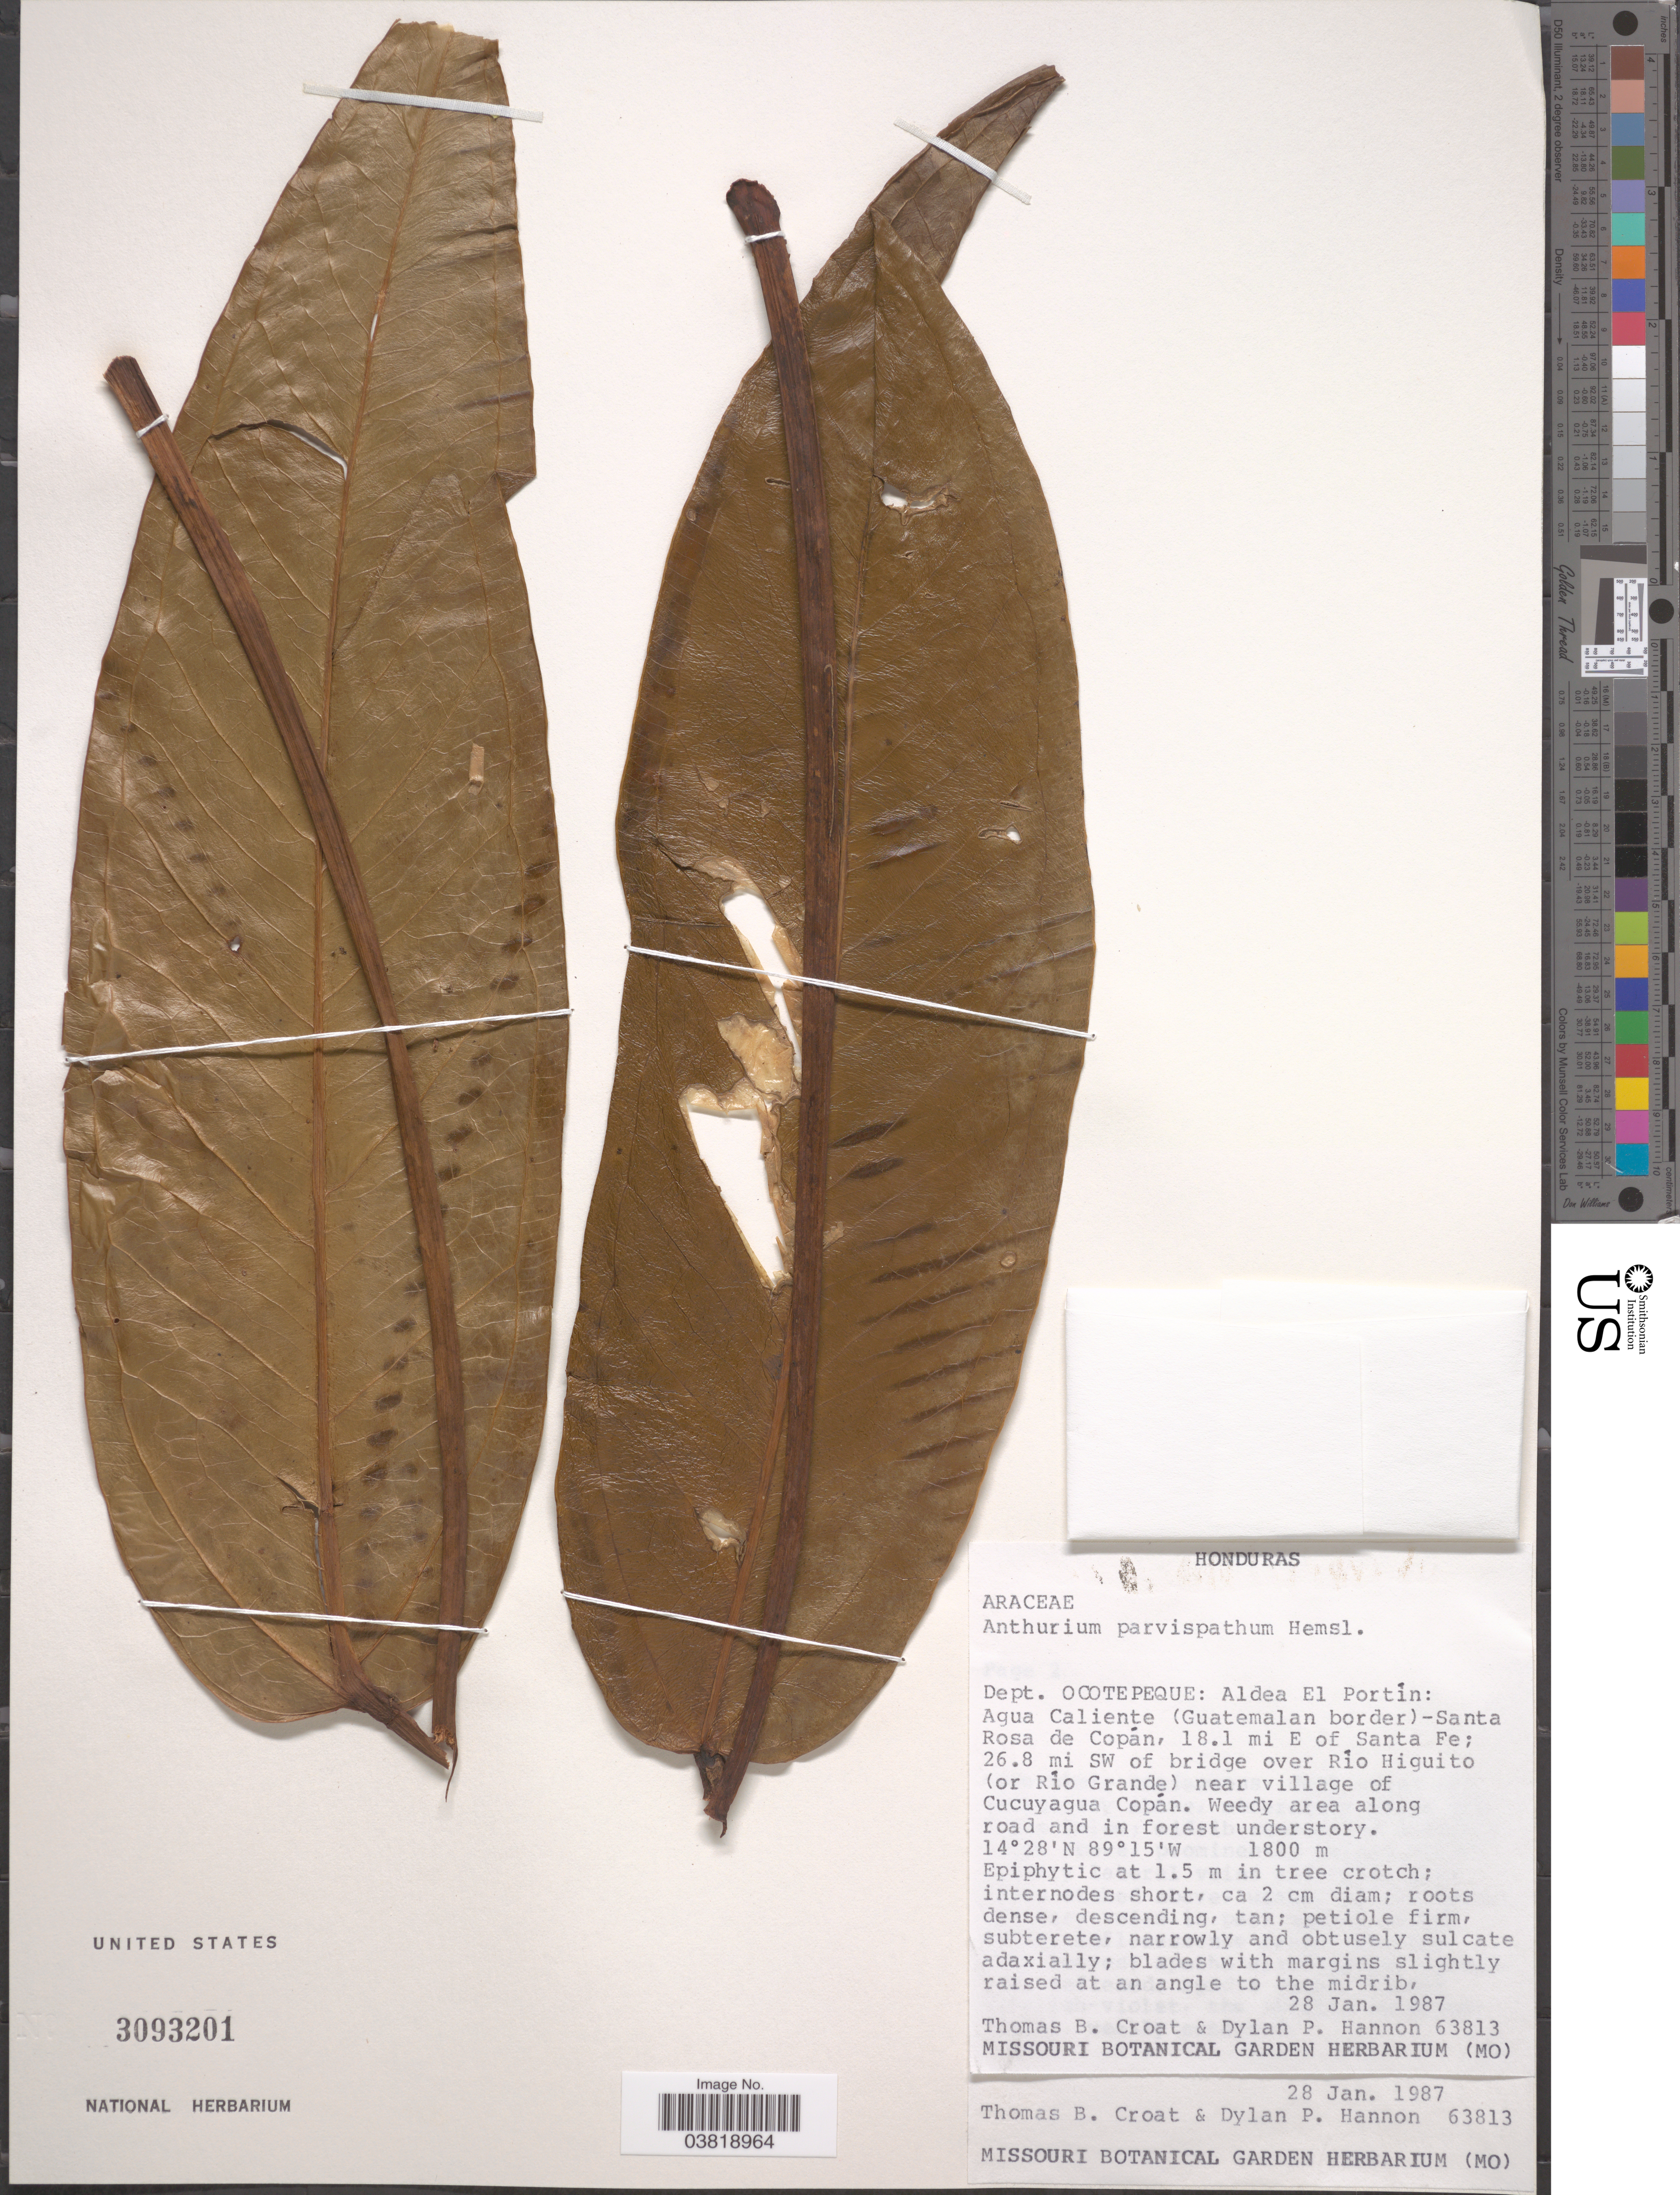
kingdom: Plantae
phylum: Tracheophyta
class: Liliopsida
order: Alismatales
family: Araceae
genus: Anthurium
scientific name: Anthurium parvispathum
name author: Hemsl.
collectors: T. B. Croat & D. Hannon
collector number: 63813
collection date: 1987-01-28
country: Honduras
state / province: Ocotepeque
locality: Dept. Ocotepeque: Aldea El Portín: Agua Caliente (Guatemalan border) - Santa Rosa de Copán, 18.1 mi E of Santa Fe; 26.8 mi SW of bridge over Río Higuito (or Río Grande) near village of Cucuyagua Copán.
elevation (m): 1800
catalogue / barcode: US 3093201